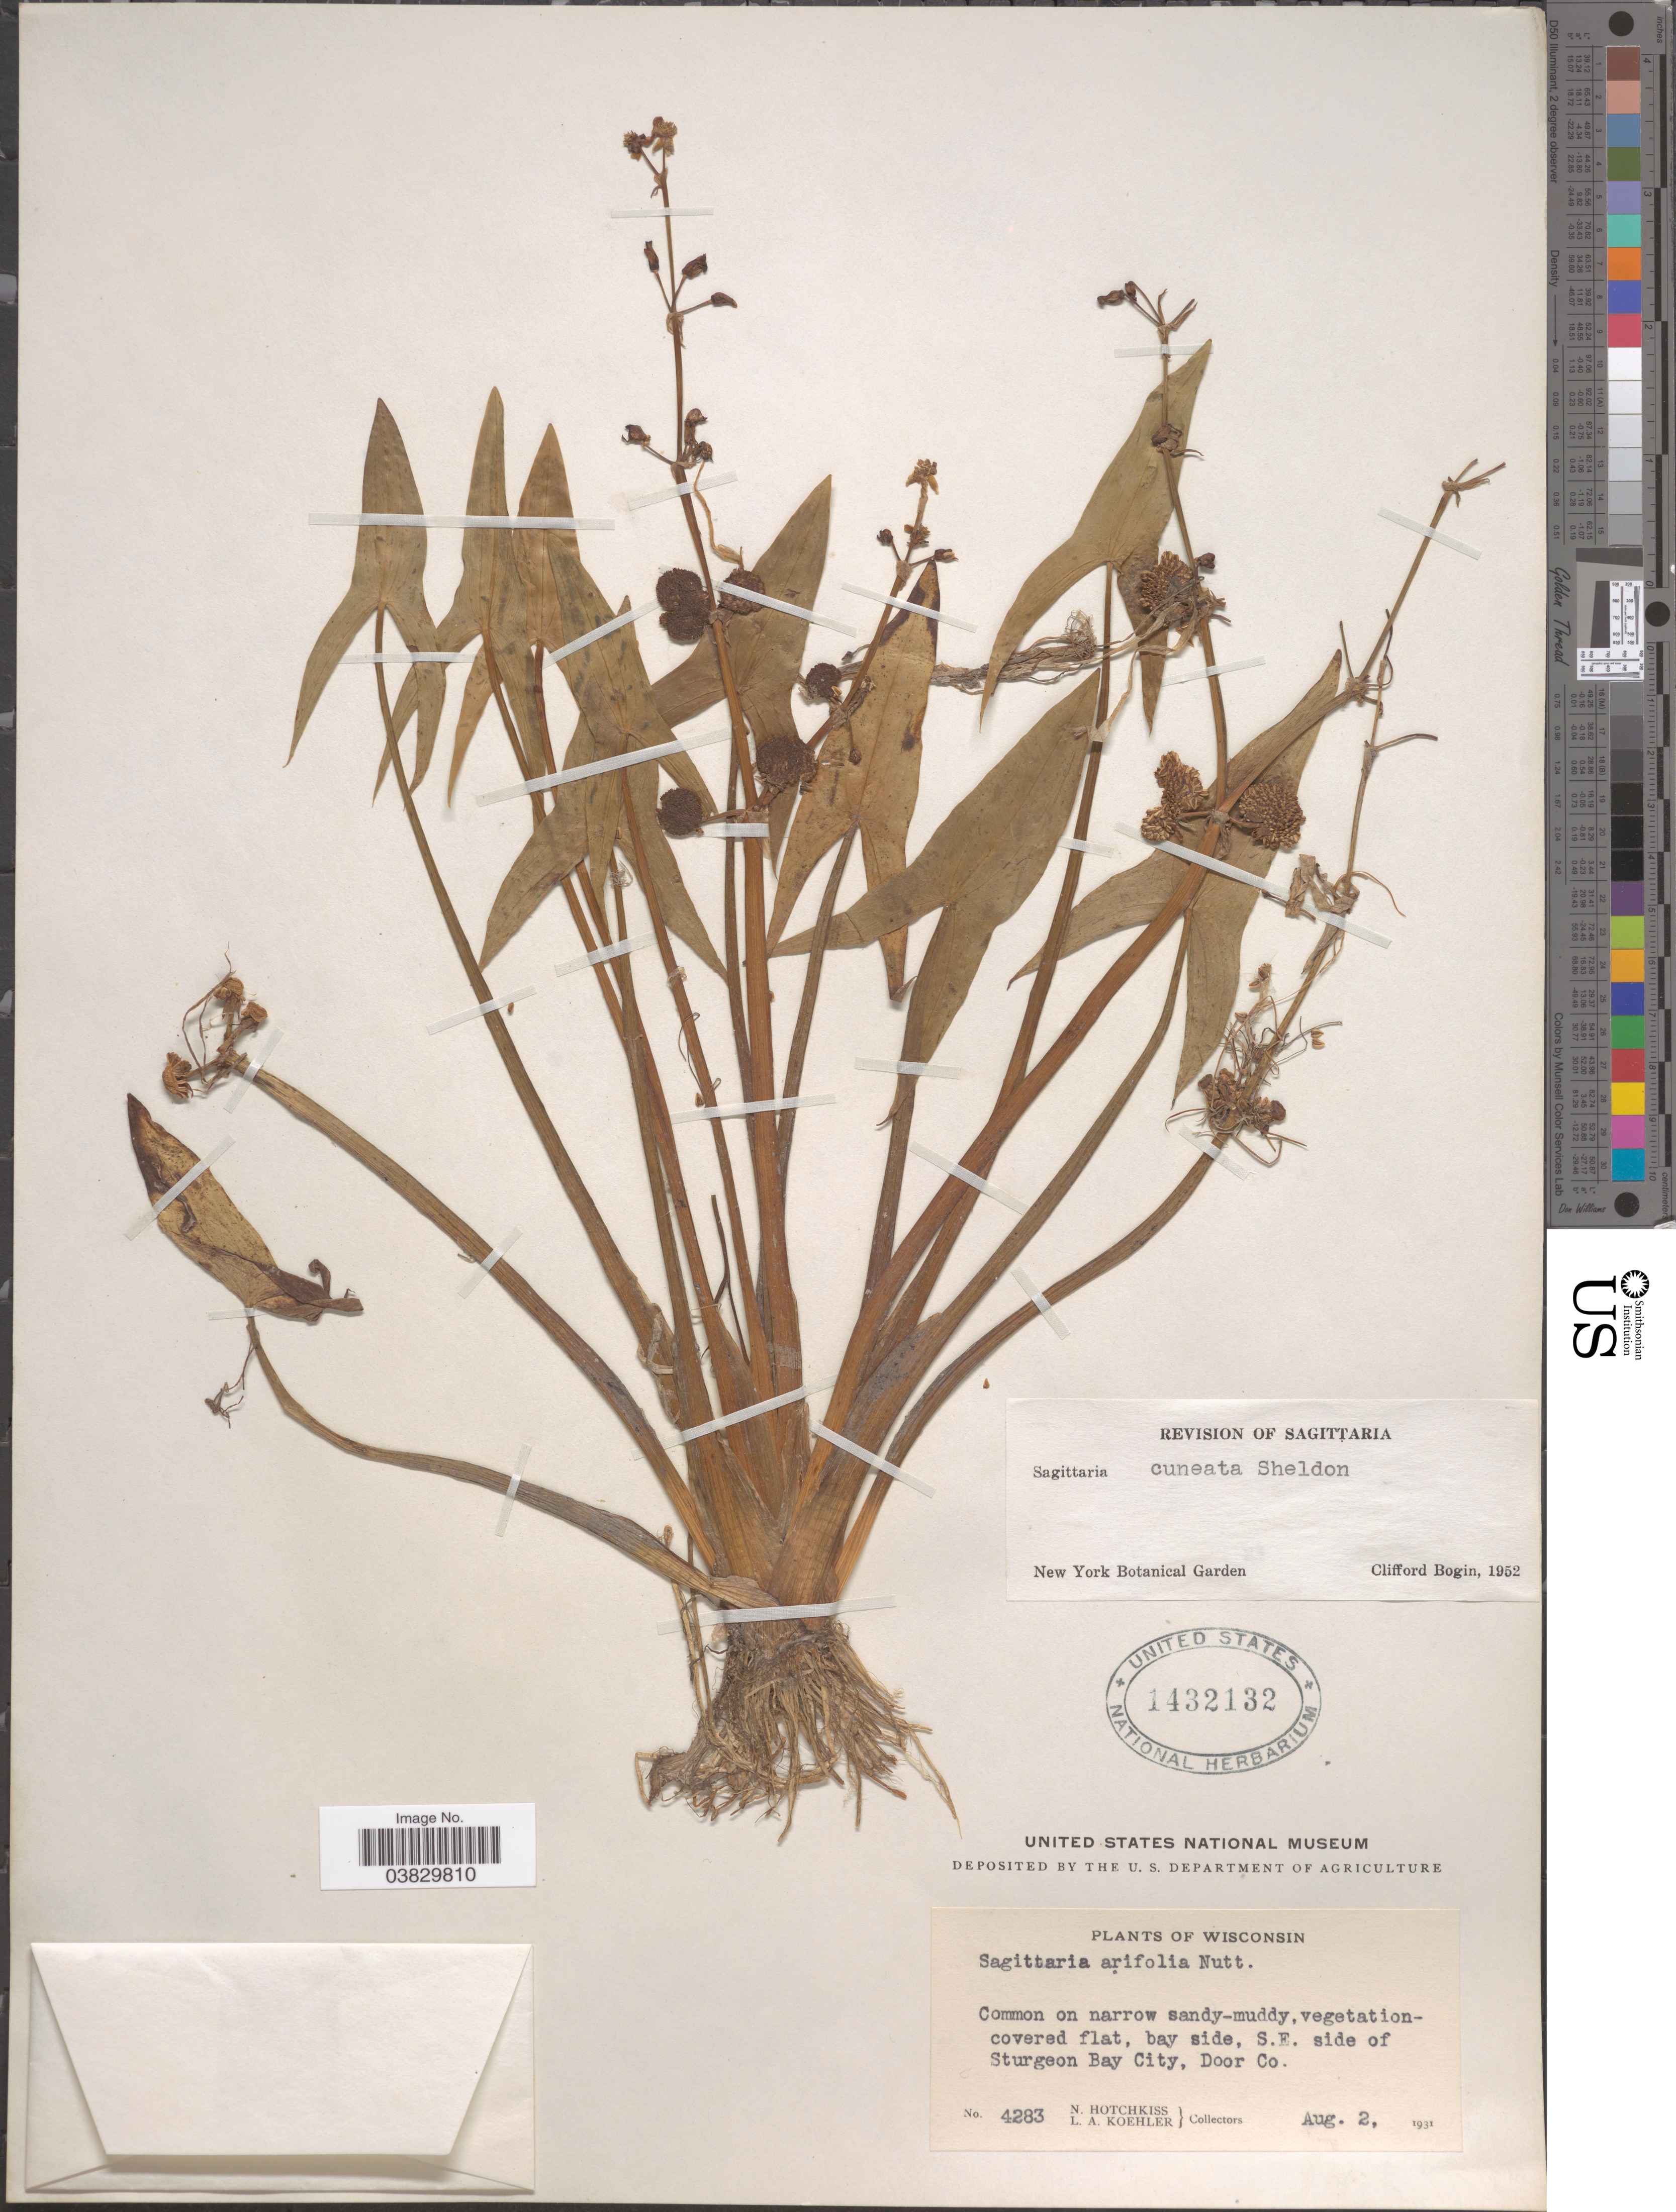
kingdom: Plantae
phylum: Tracheophyta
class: Liliopsida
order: Alismatales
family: Alismataceae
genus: Sagittaria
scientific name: Sagittaria cuneata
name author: E. Sheld.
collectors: N. Hotchkiss & L. Koehler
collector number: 4283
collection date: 1931-08-02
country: United States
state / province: Wisconsin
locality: Bay side, S.E. side of Sturgeon Bay City, Door Co.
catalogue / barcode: US 1432132